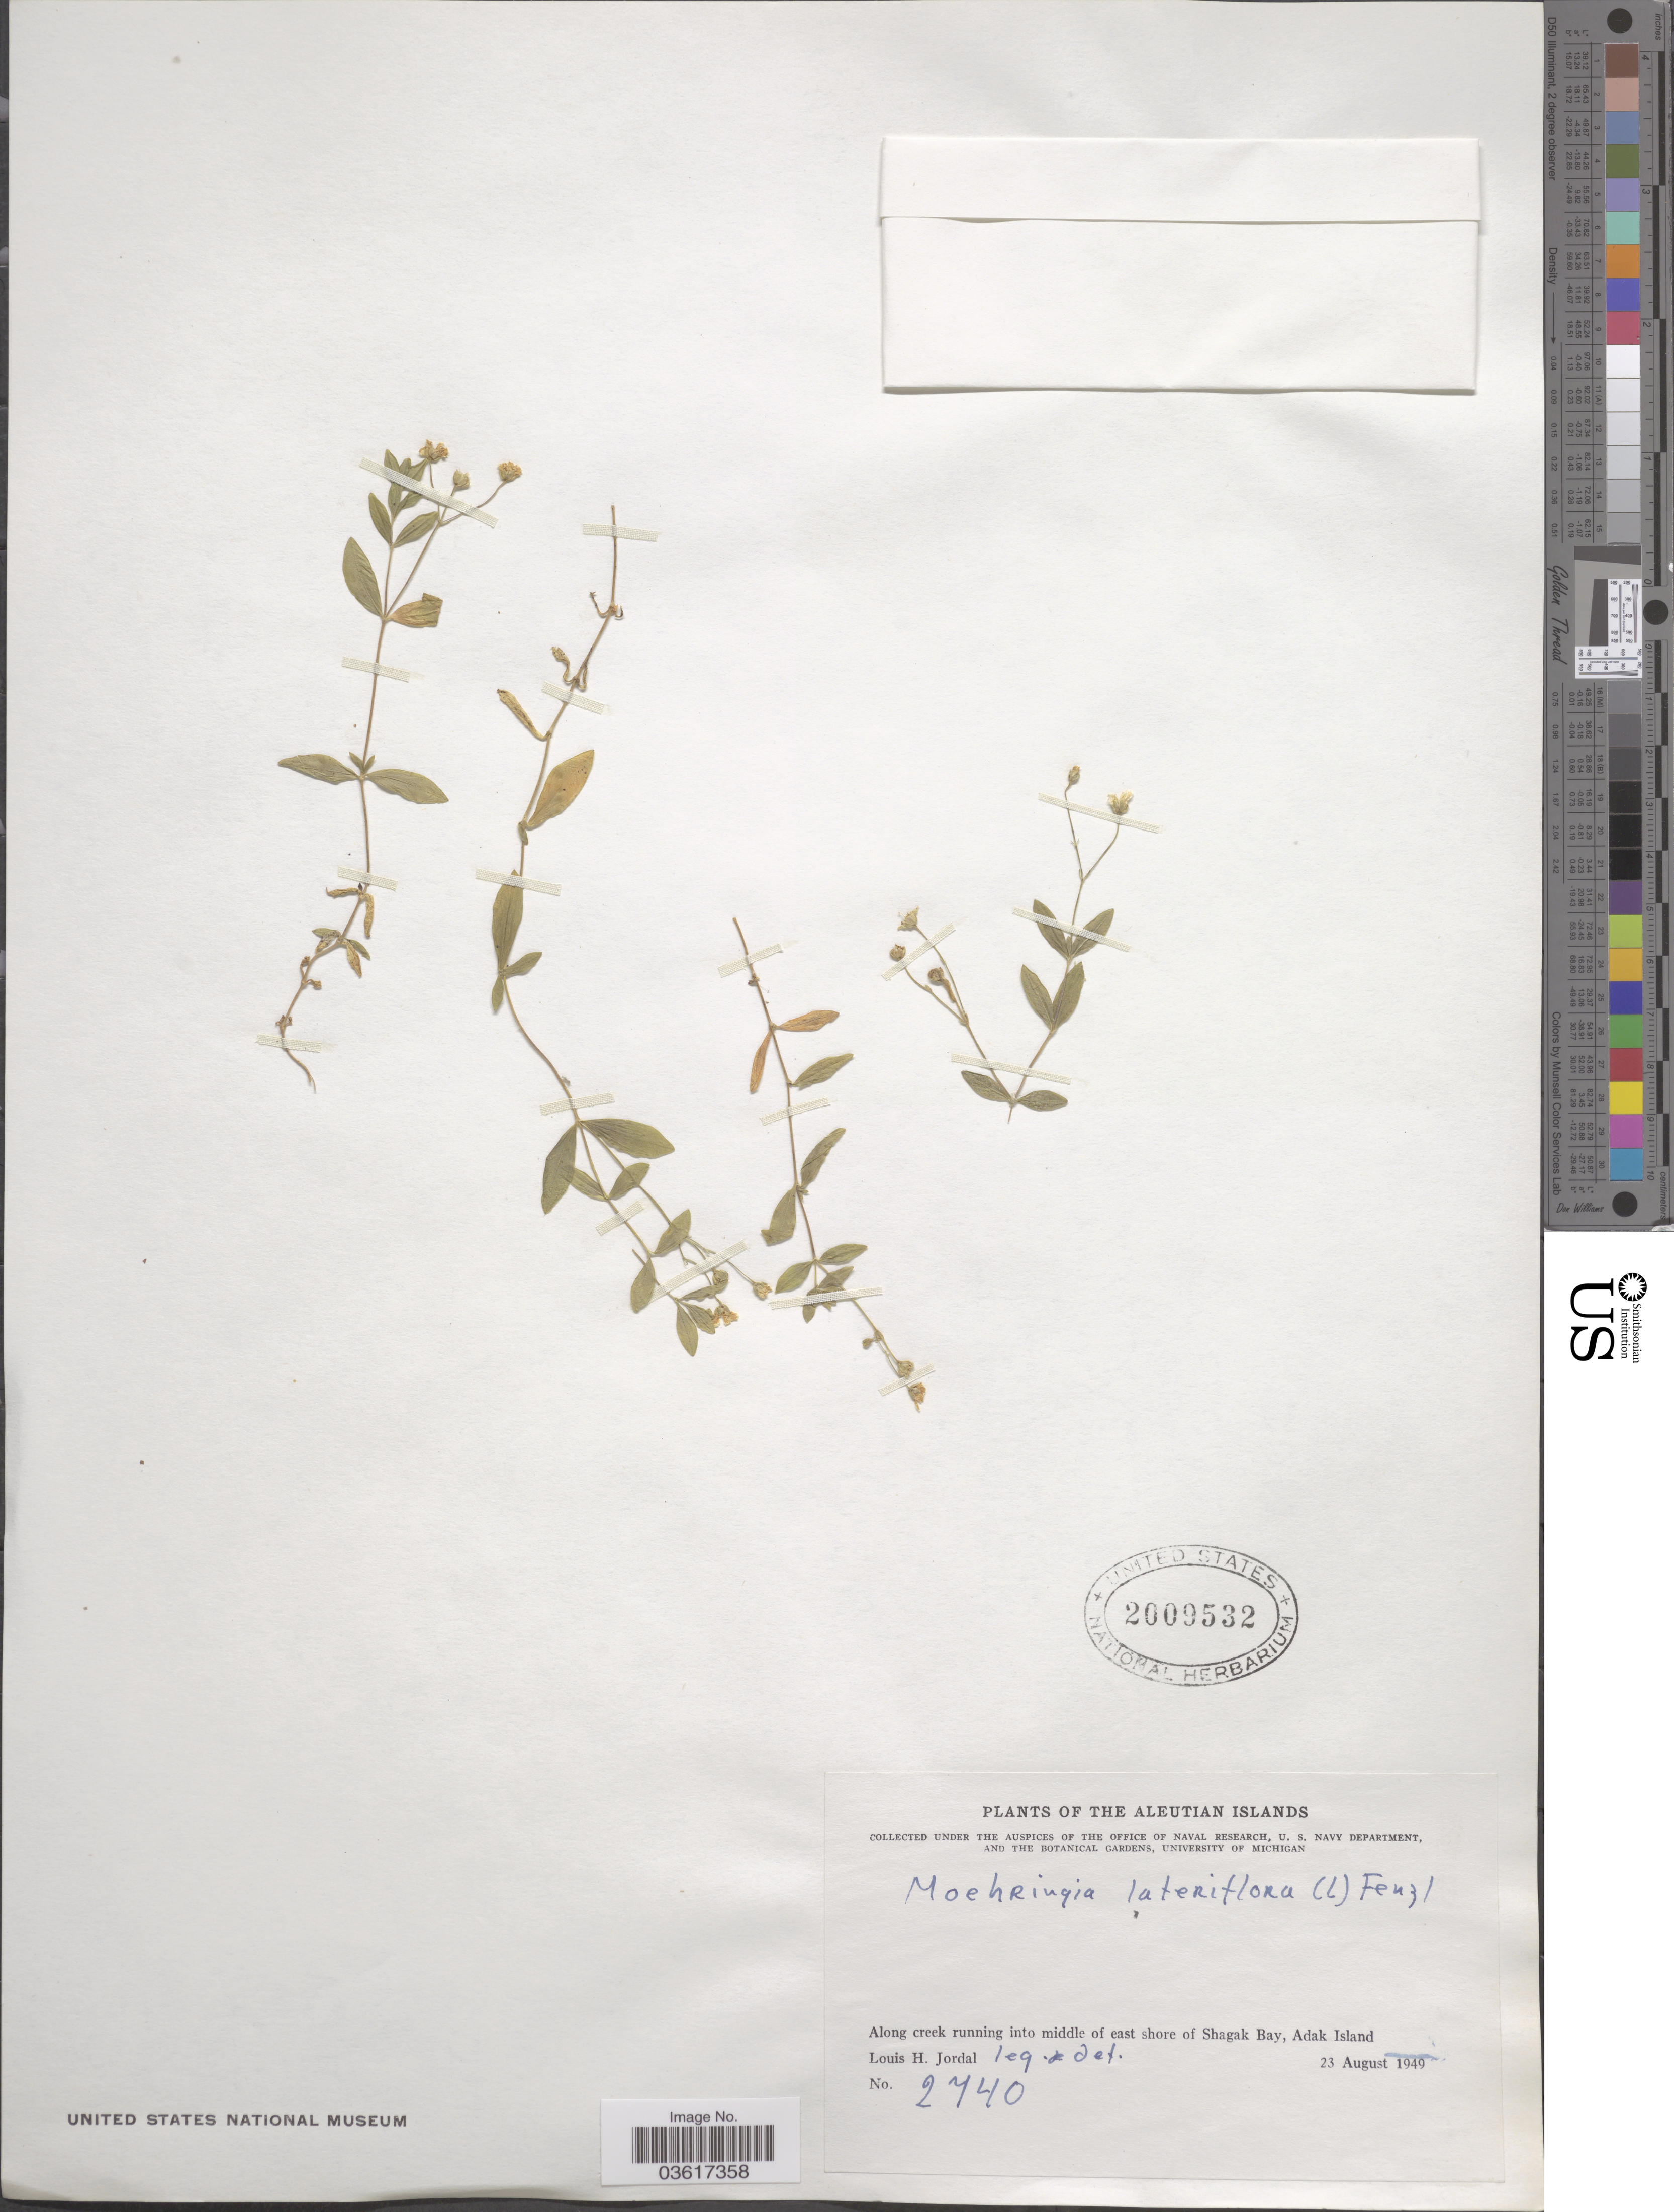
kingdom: Plantae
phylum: Tracheophyta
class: Magnoliopsida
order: Caryophyllales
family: Caryophyllaceae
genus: Moehringia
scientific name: Moehringia lateriflora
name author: (L.) Fenzl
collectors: L. Jordal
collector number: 2740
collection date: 1949-08-23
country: United States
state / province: Alaska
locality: The Aleutian Islands. Along creek running into middle of east shore of Shagak Bay, Adak Island.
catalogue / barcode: US 2009532